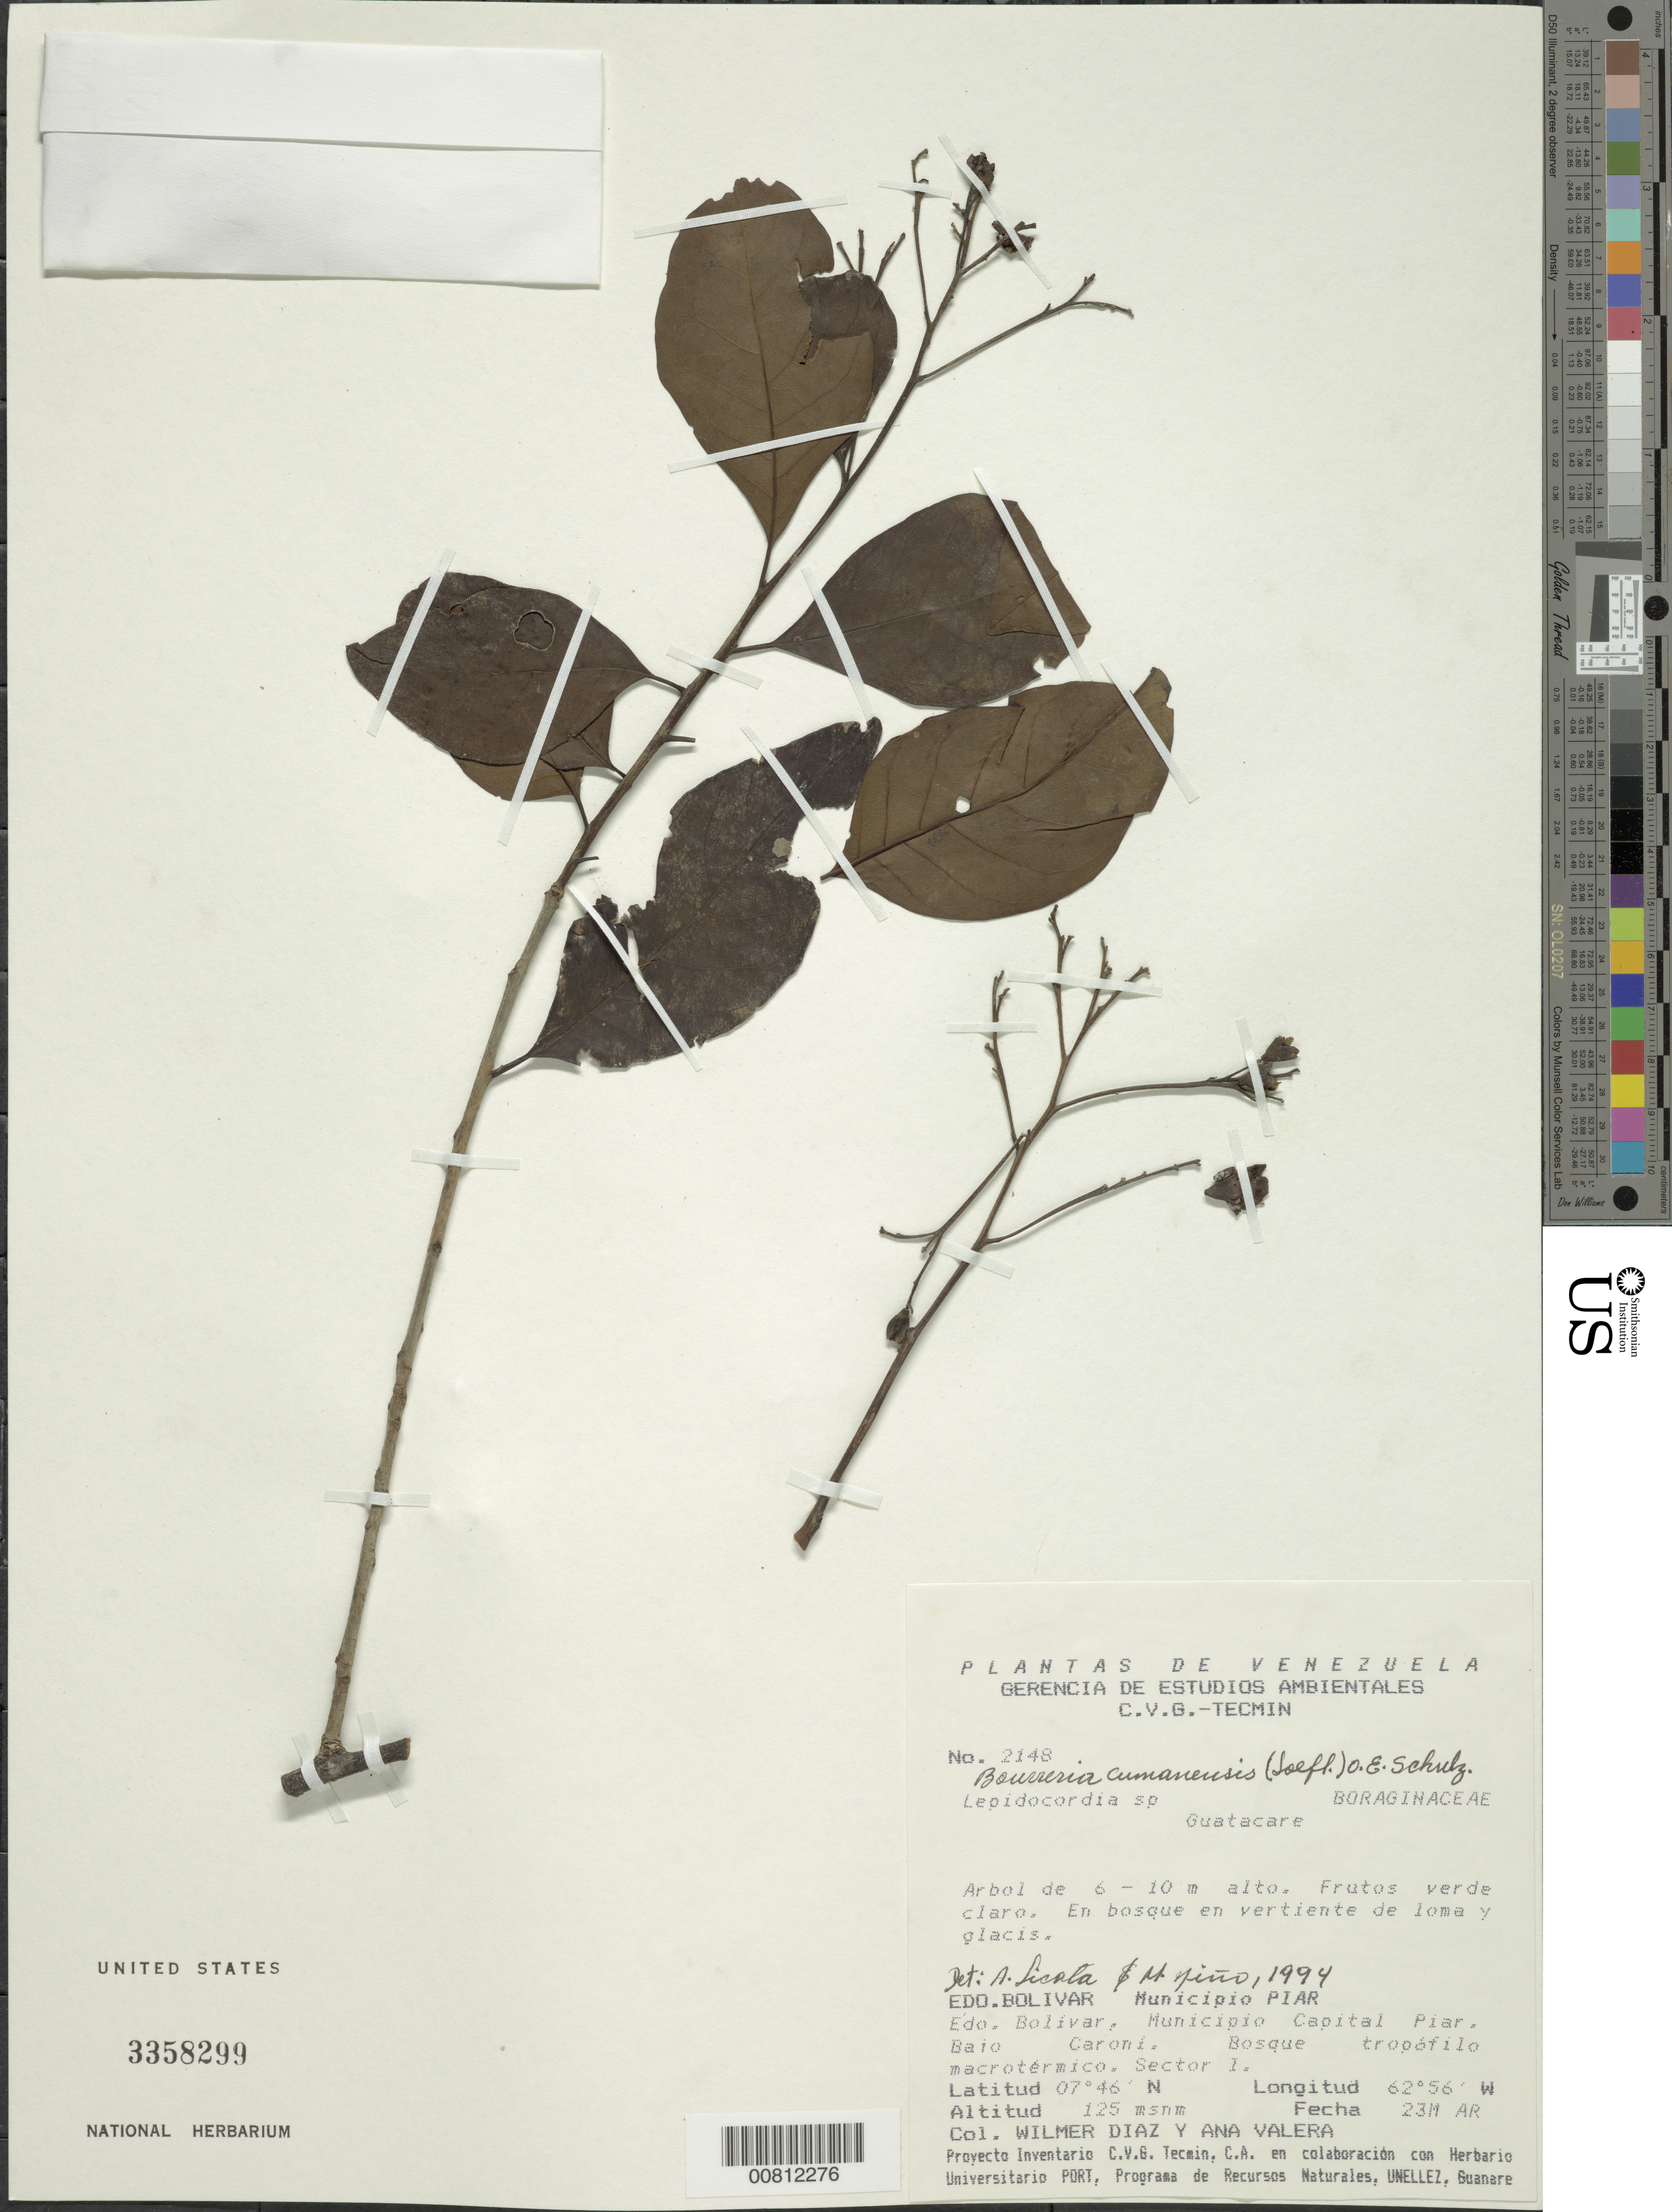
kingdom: Plantae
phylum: Tracheophyta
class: Magnoliopsida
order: Boraginales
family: Ehretiaceae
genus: Bourreria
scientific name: Bourreria cumanensis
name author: (Loefl.) O.E. Schulz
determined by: Licata, A.; Niño, S. M.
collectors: W. Díaz P. & A. Valera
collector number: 2148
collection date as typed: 23-Mar-94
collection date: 1994-03-23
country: Venezuela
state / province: Bolívar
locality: Mun. Piar, Mun. Capital Piar, Bajo Caroní, Sector I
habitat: Bosque en vertiente de loma y glacis, bosque tropófilo macrotérmico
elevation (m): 125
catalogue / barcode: US 3358299